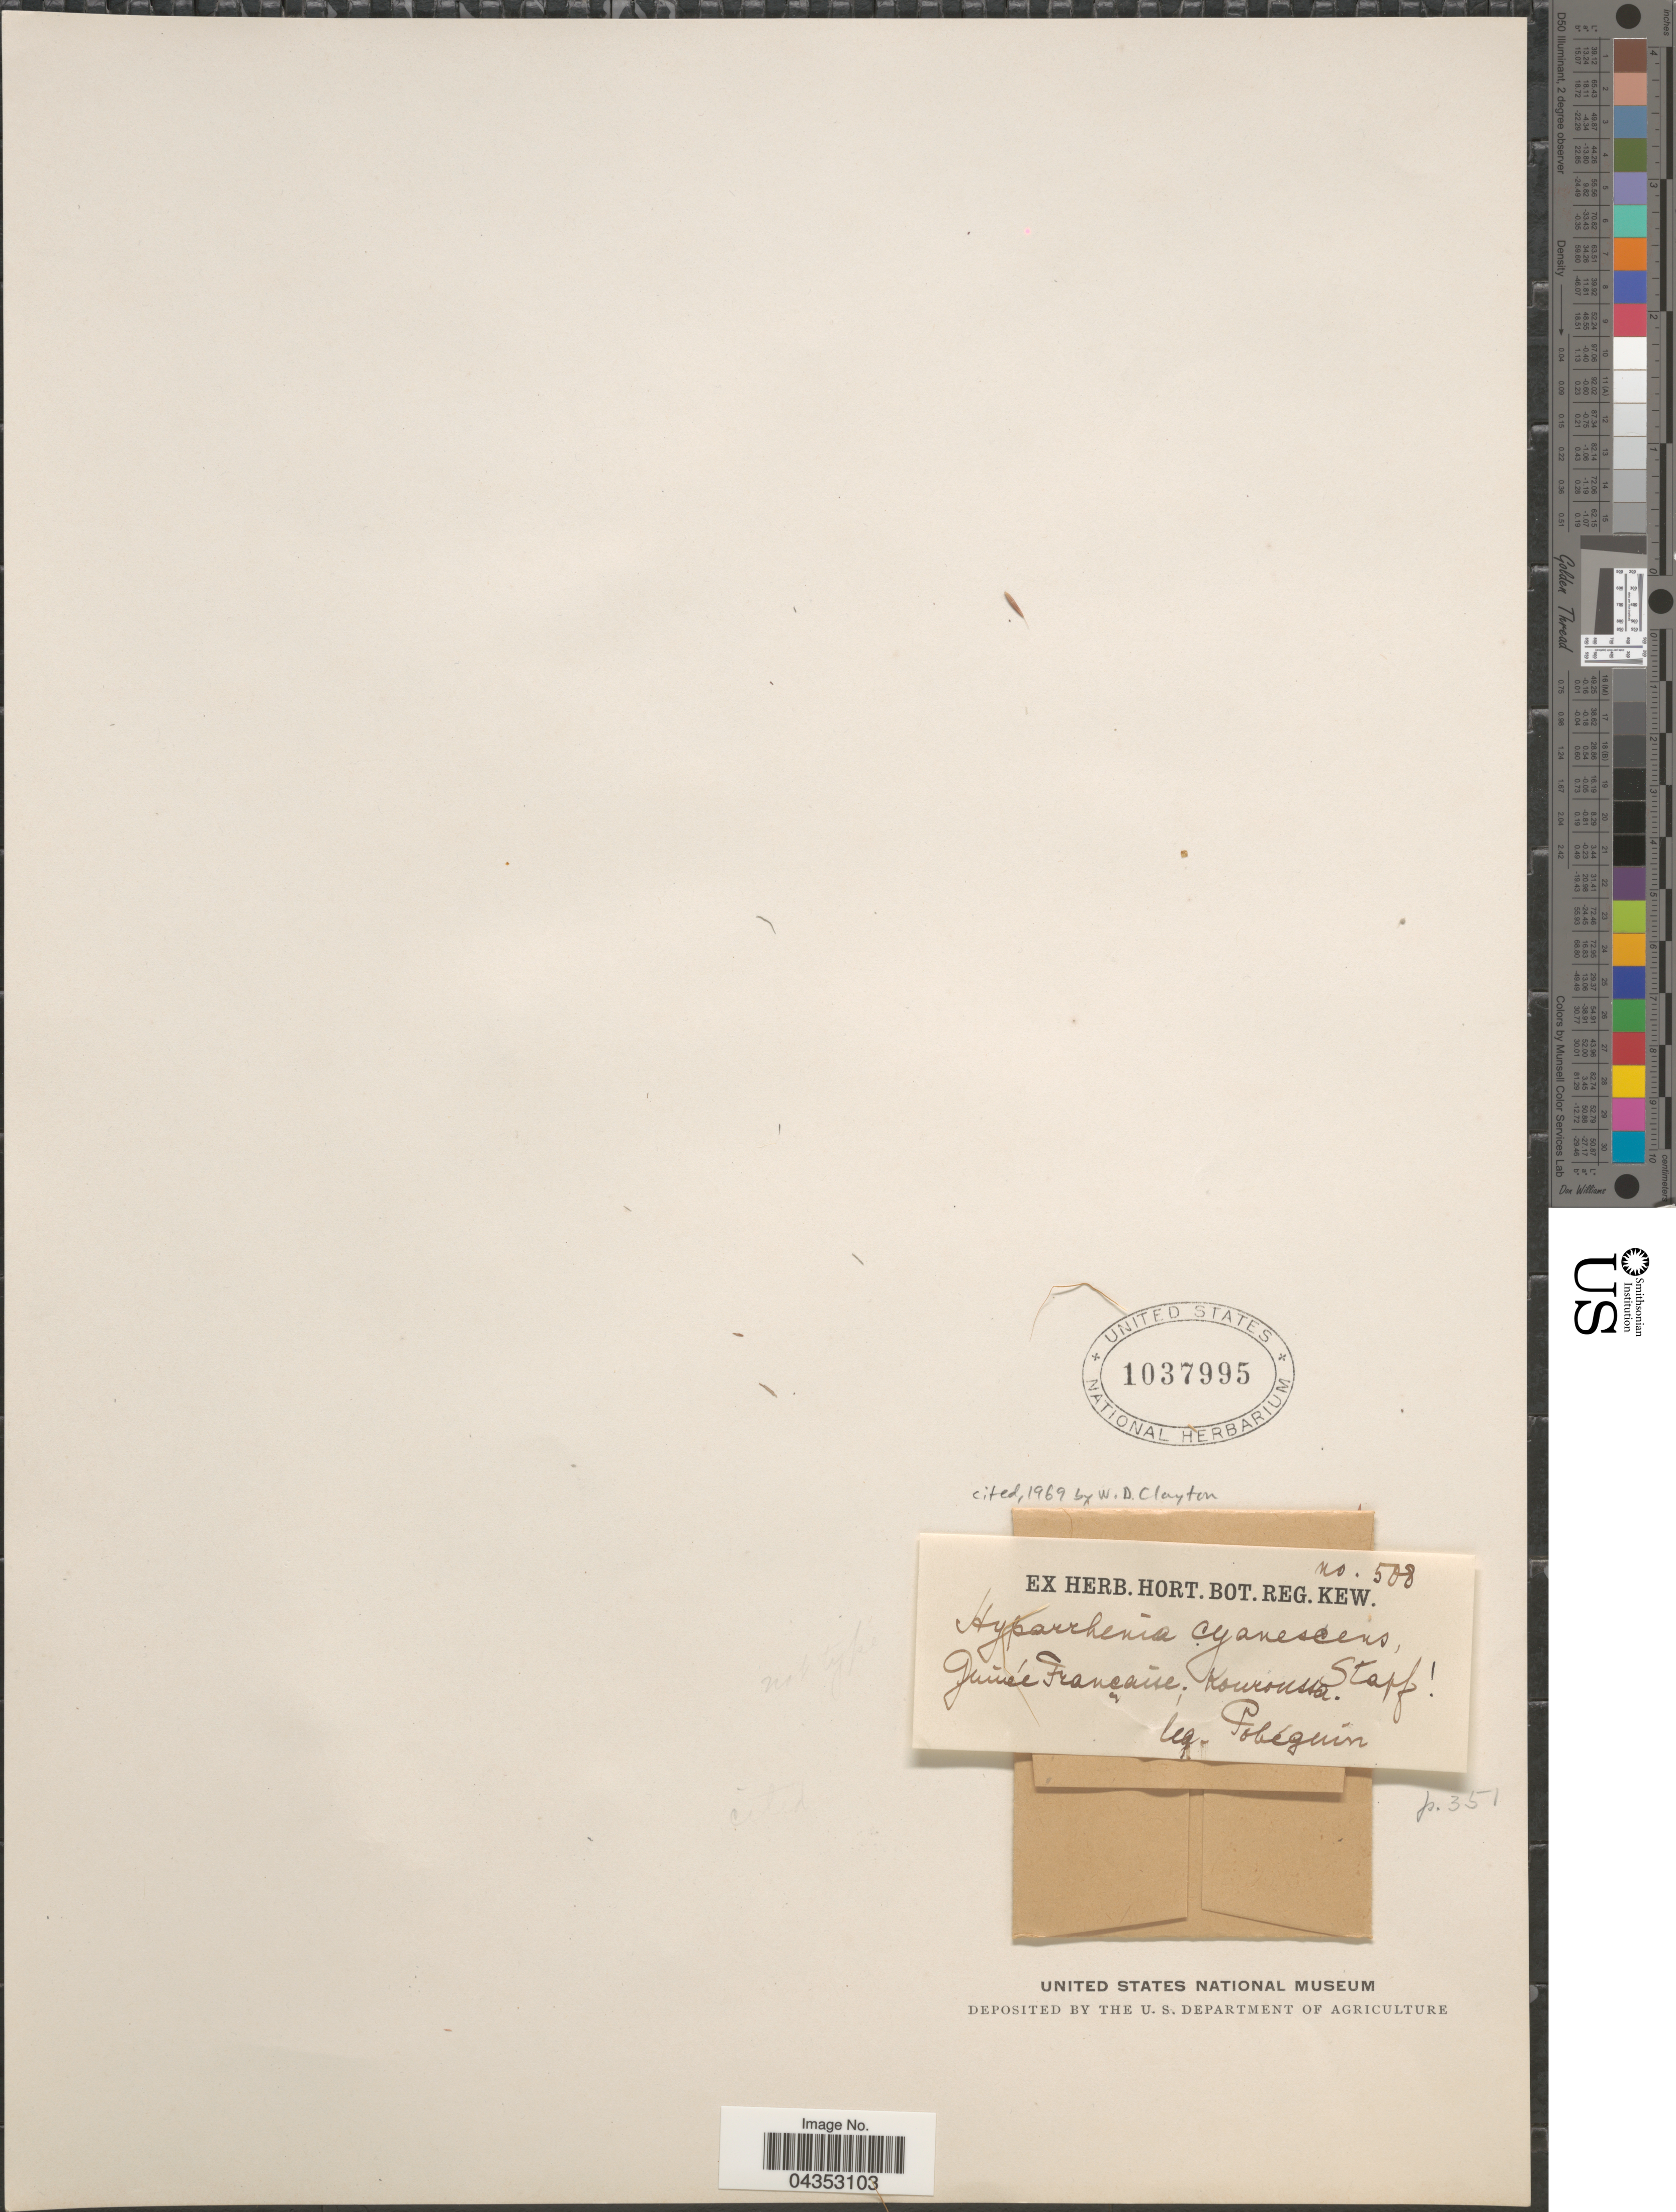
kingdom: Plantae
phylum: Tracheophyta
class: Liliopsida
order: Poales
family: Poaceae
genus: Hyparrhenia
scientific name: Hyparrhenia cyanescens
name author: (Stapf) Stapf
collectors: M. Pobéguin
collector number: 508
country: French Guiana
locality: Guinée Française. Kouroussa.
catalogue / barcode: US 1037995